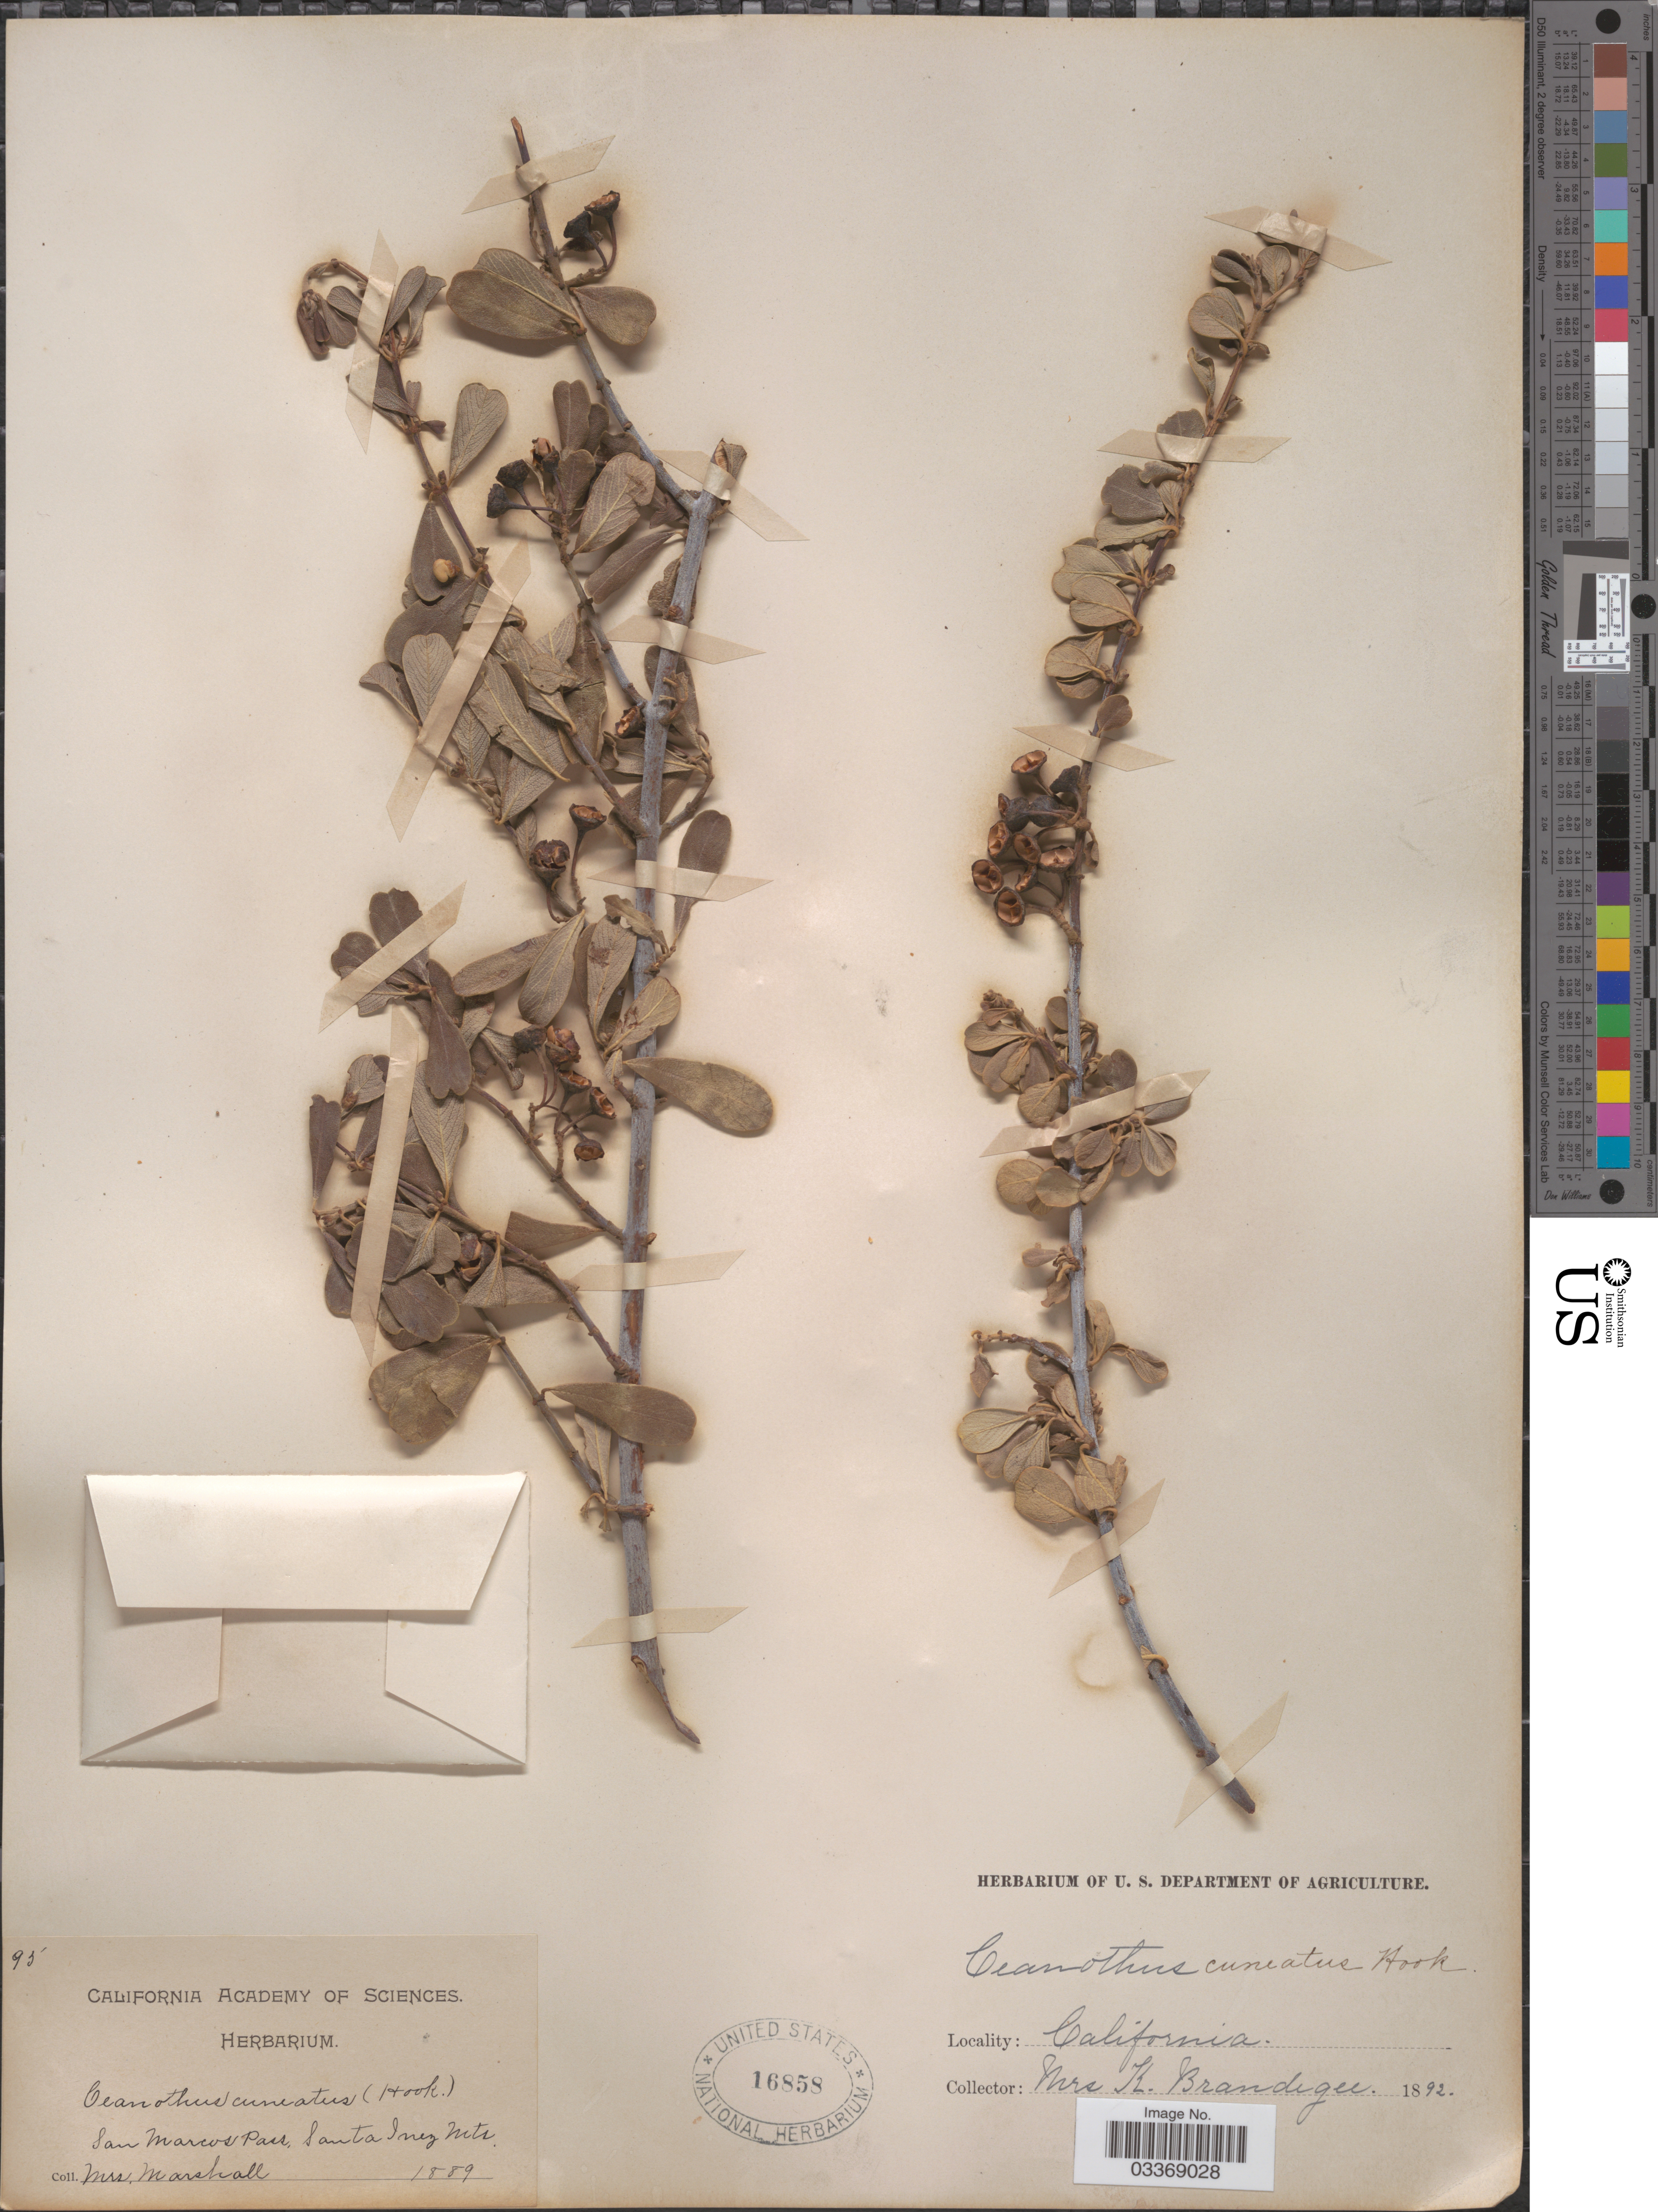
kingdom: Plantae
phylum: Tracheophyta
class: Magnoliopsida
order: Rosales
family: Rhamnaceae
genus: Ceanothus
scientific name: Ceanothus cuneatus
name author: (Hook.) Nutt.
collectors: Marshall & K. Brandegee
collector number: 95?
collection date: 1889/1892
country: United States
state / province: California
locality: San Marcos Pas, Santa Inez Mts.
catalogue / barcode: US 16858